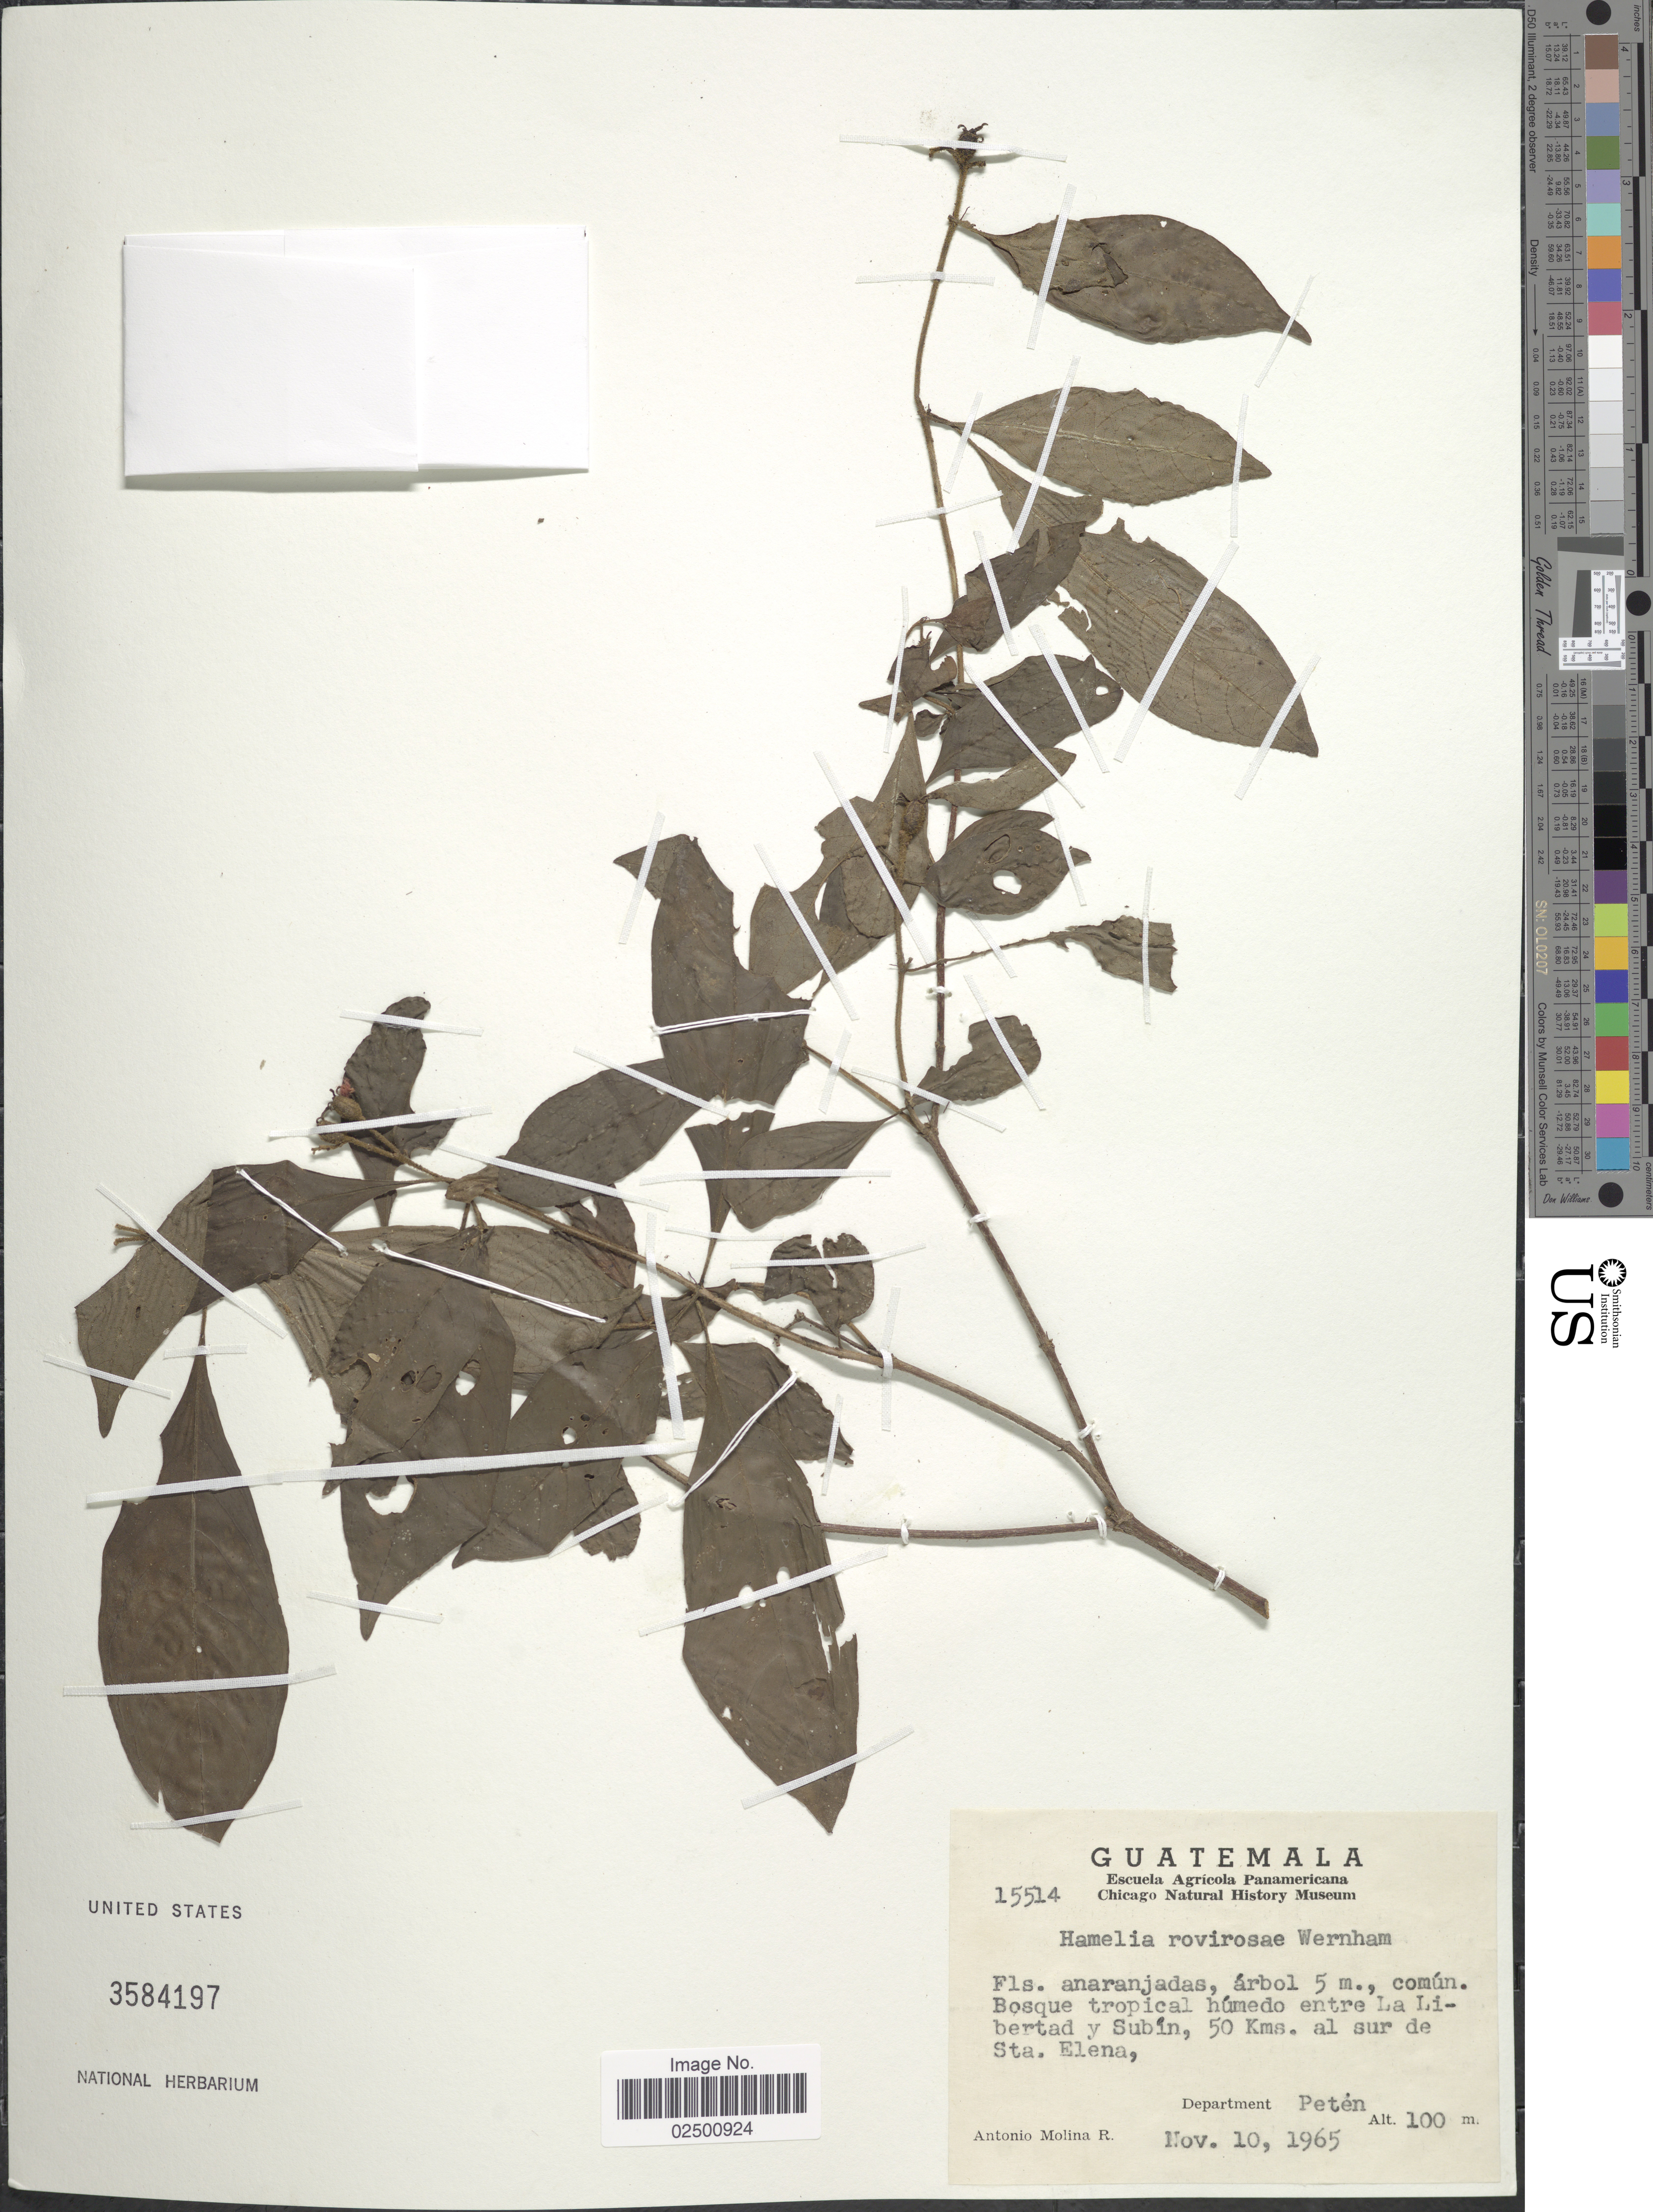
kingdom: Plantae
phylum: Tracheophyta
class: Magnoliopsida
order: Gentianales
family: Rubiaceae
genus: Hamelia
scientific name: Hamelia rovirosae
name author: Wernham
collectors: A. Molina R.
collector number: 15514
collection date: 1965-11-10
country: Guatemala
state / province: El Petén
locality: Bosque tropical humdo entre La Libertad y Subin, 50 Kms. al sur de Sta. Elena, Department Peten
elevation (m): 100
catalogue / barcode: US 3584197